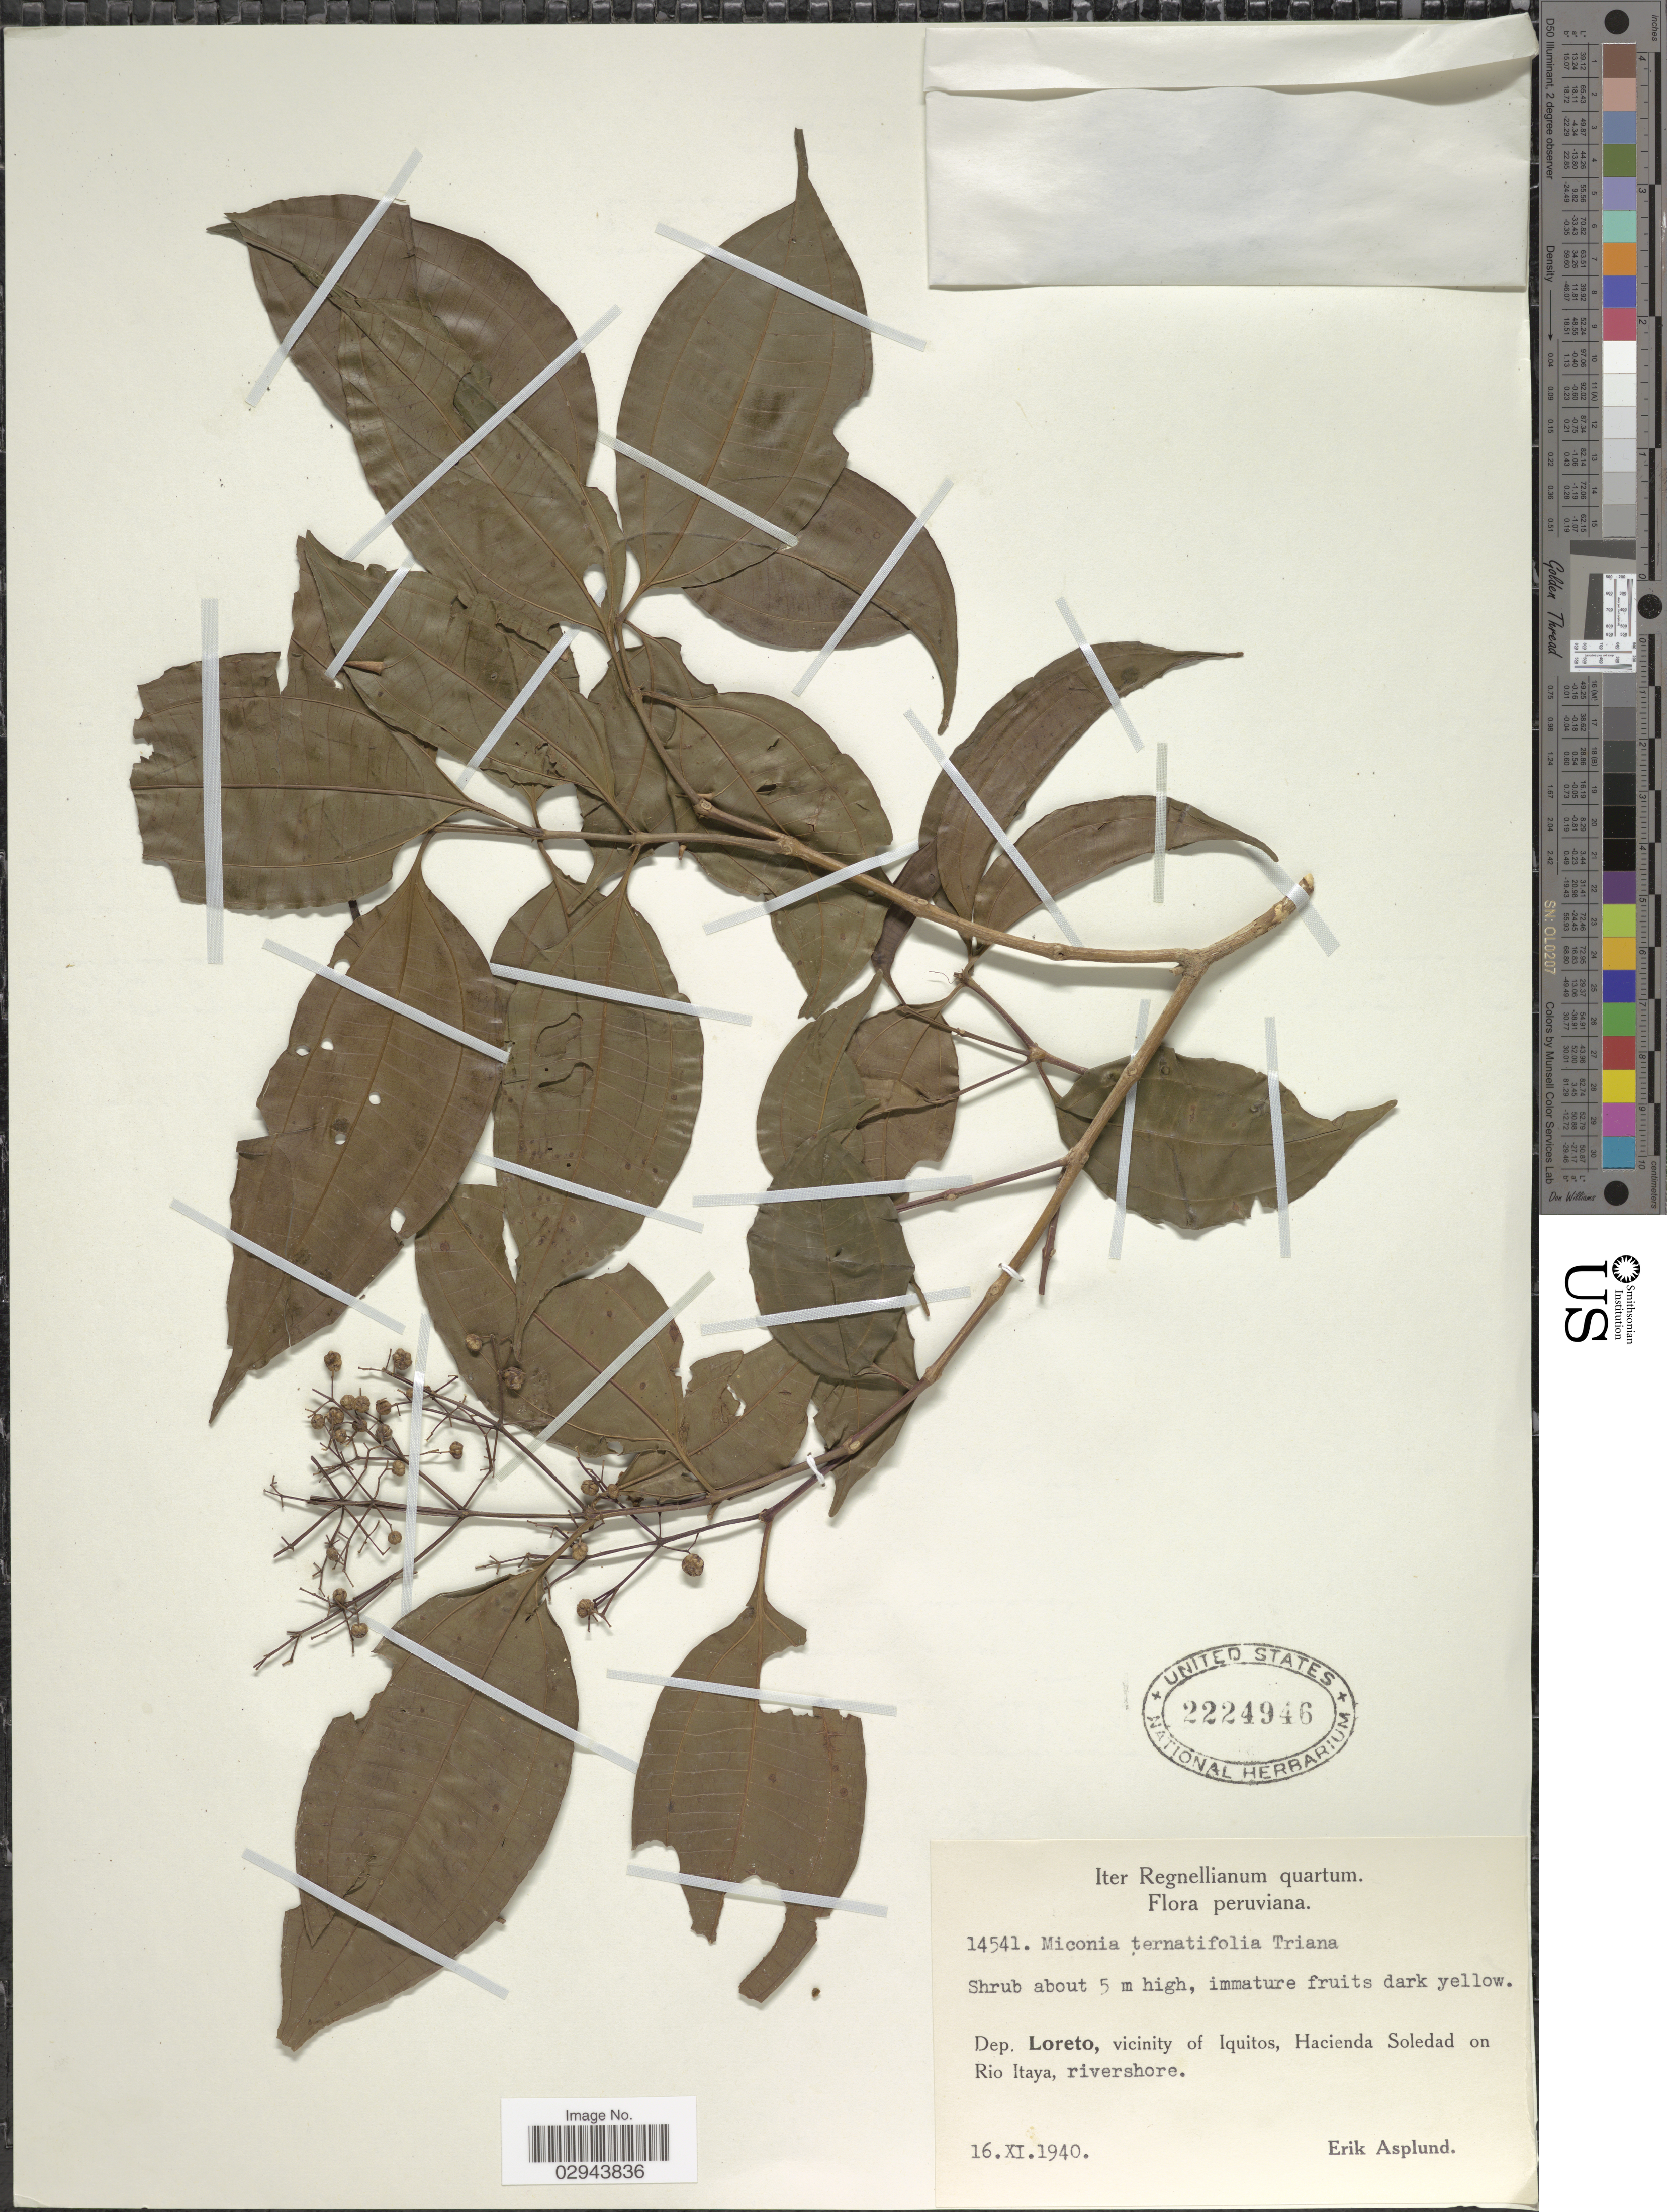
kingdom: Plantae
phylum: Tracheophyta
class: Magnoliopsida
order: Myrtales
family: Melastomataceae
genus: Miconia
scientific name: Miconia ternatifolia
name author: Triana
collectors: E. Asplund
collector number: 14541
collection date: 1940-11-16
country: Peru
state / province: Loreto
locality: Dep. Loreto, vicinity of Iquitos, Hacienda Soledad on Rio Itaya, rivershore.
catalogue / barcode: US 2224946